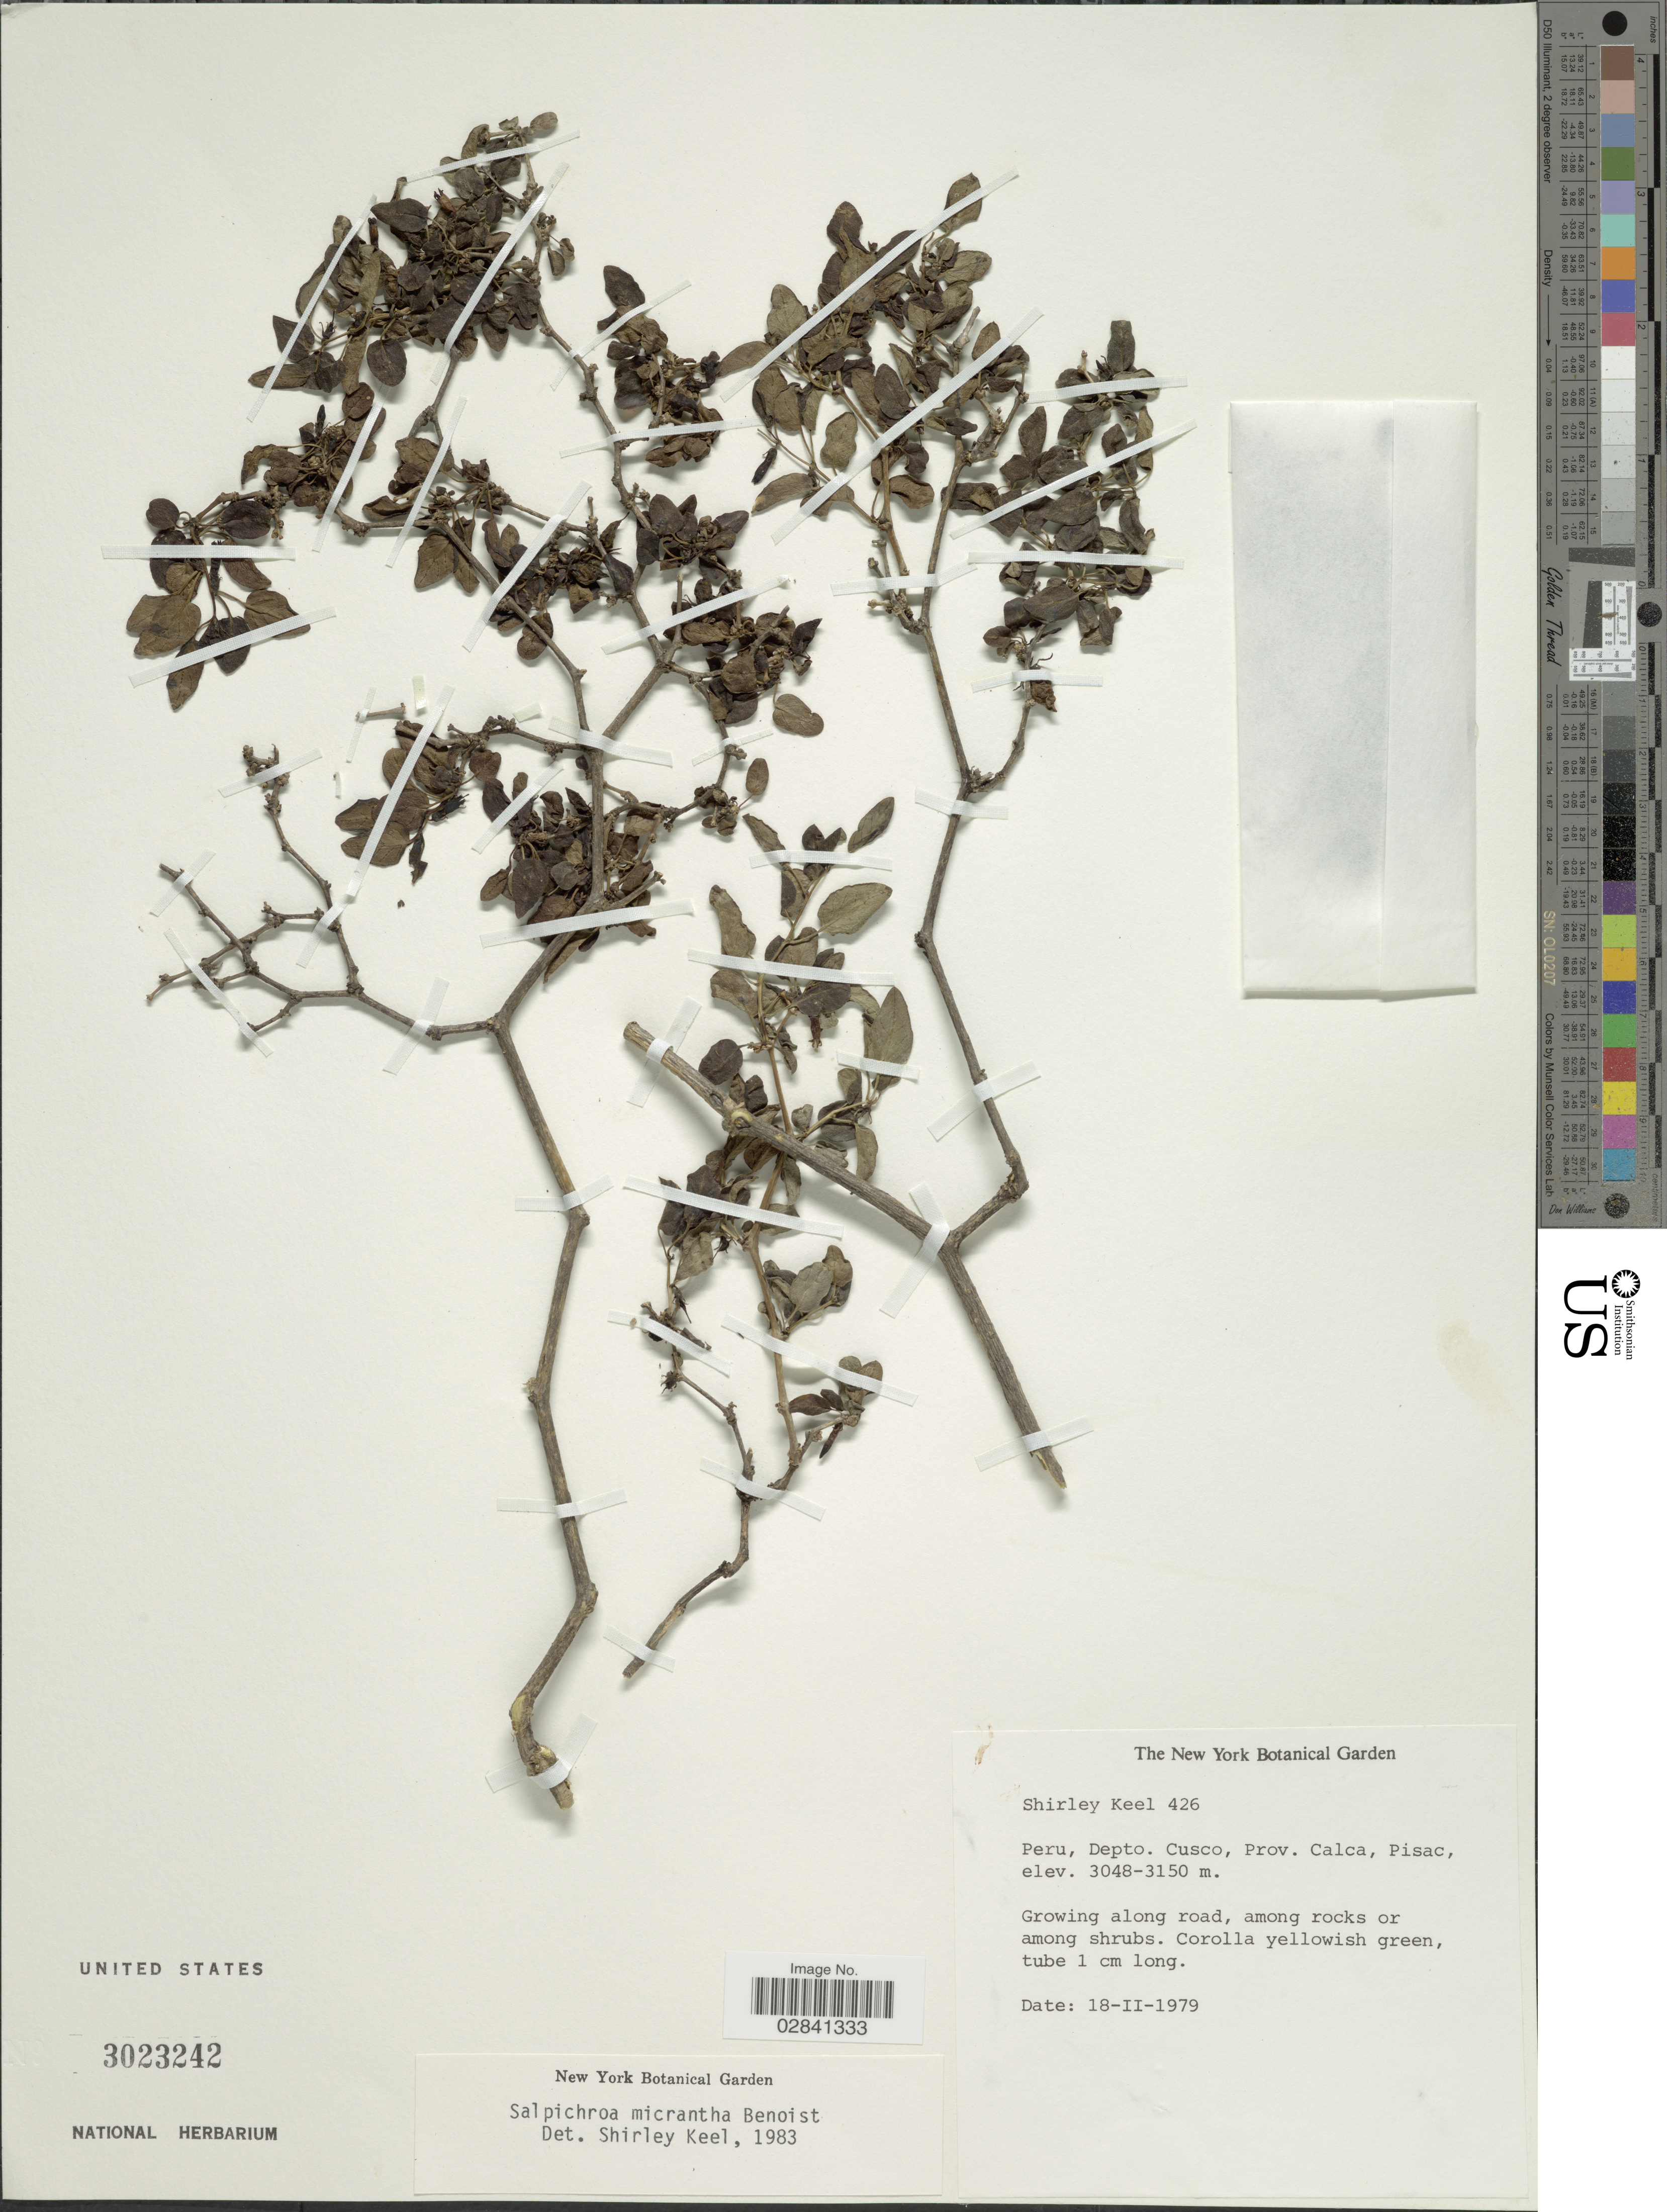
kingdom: Plantae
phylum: Tracheophyta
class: Magnoliopsida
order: Solanales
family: Solanaceae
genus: Salpichroa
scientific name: Salpichroa micrantha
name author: Benoist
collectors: S. Keel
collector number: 426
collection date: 1979-02-18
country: Peru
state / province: Cusco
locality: Depto. Cusco, Prov. Calca, Pisac.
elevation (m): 3048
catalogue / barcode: US 3023242